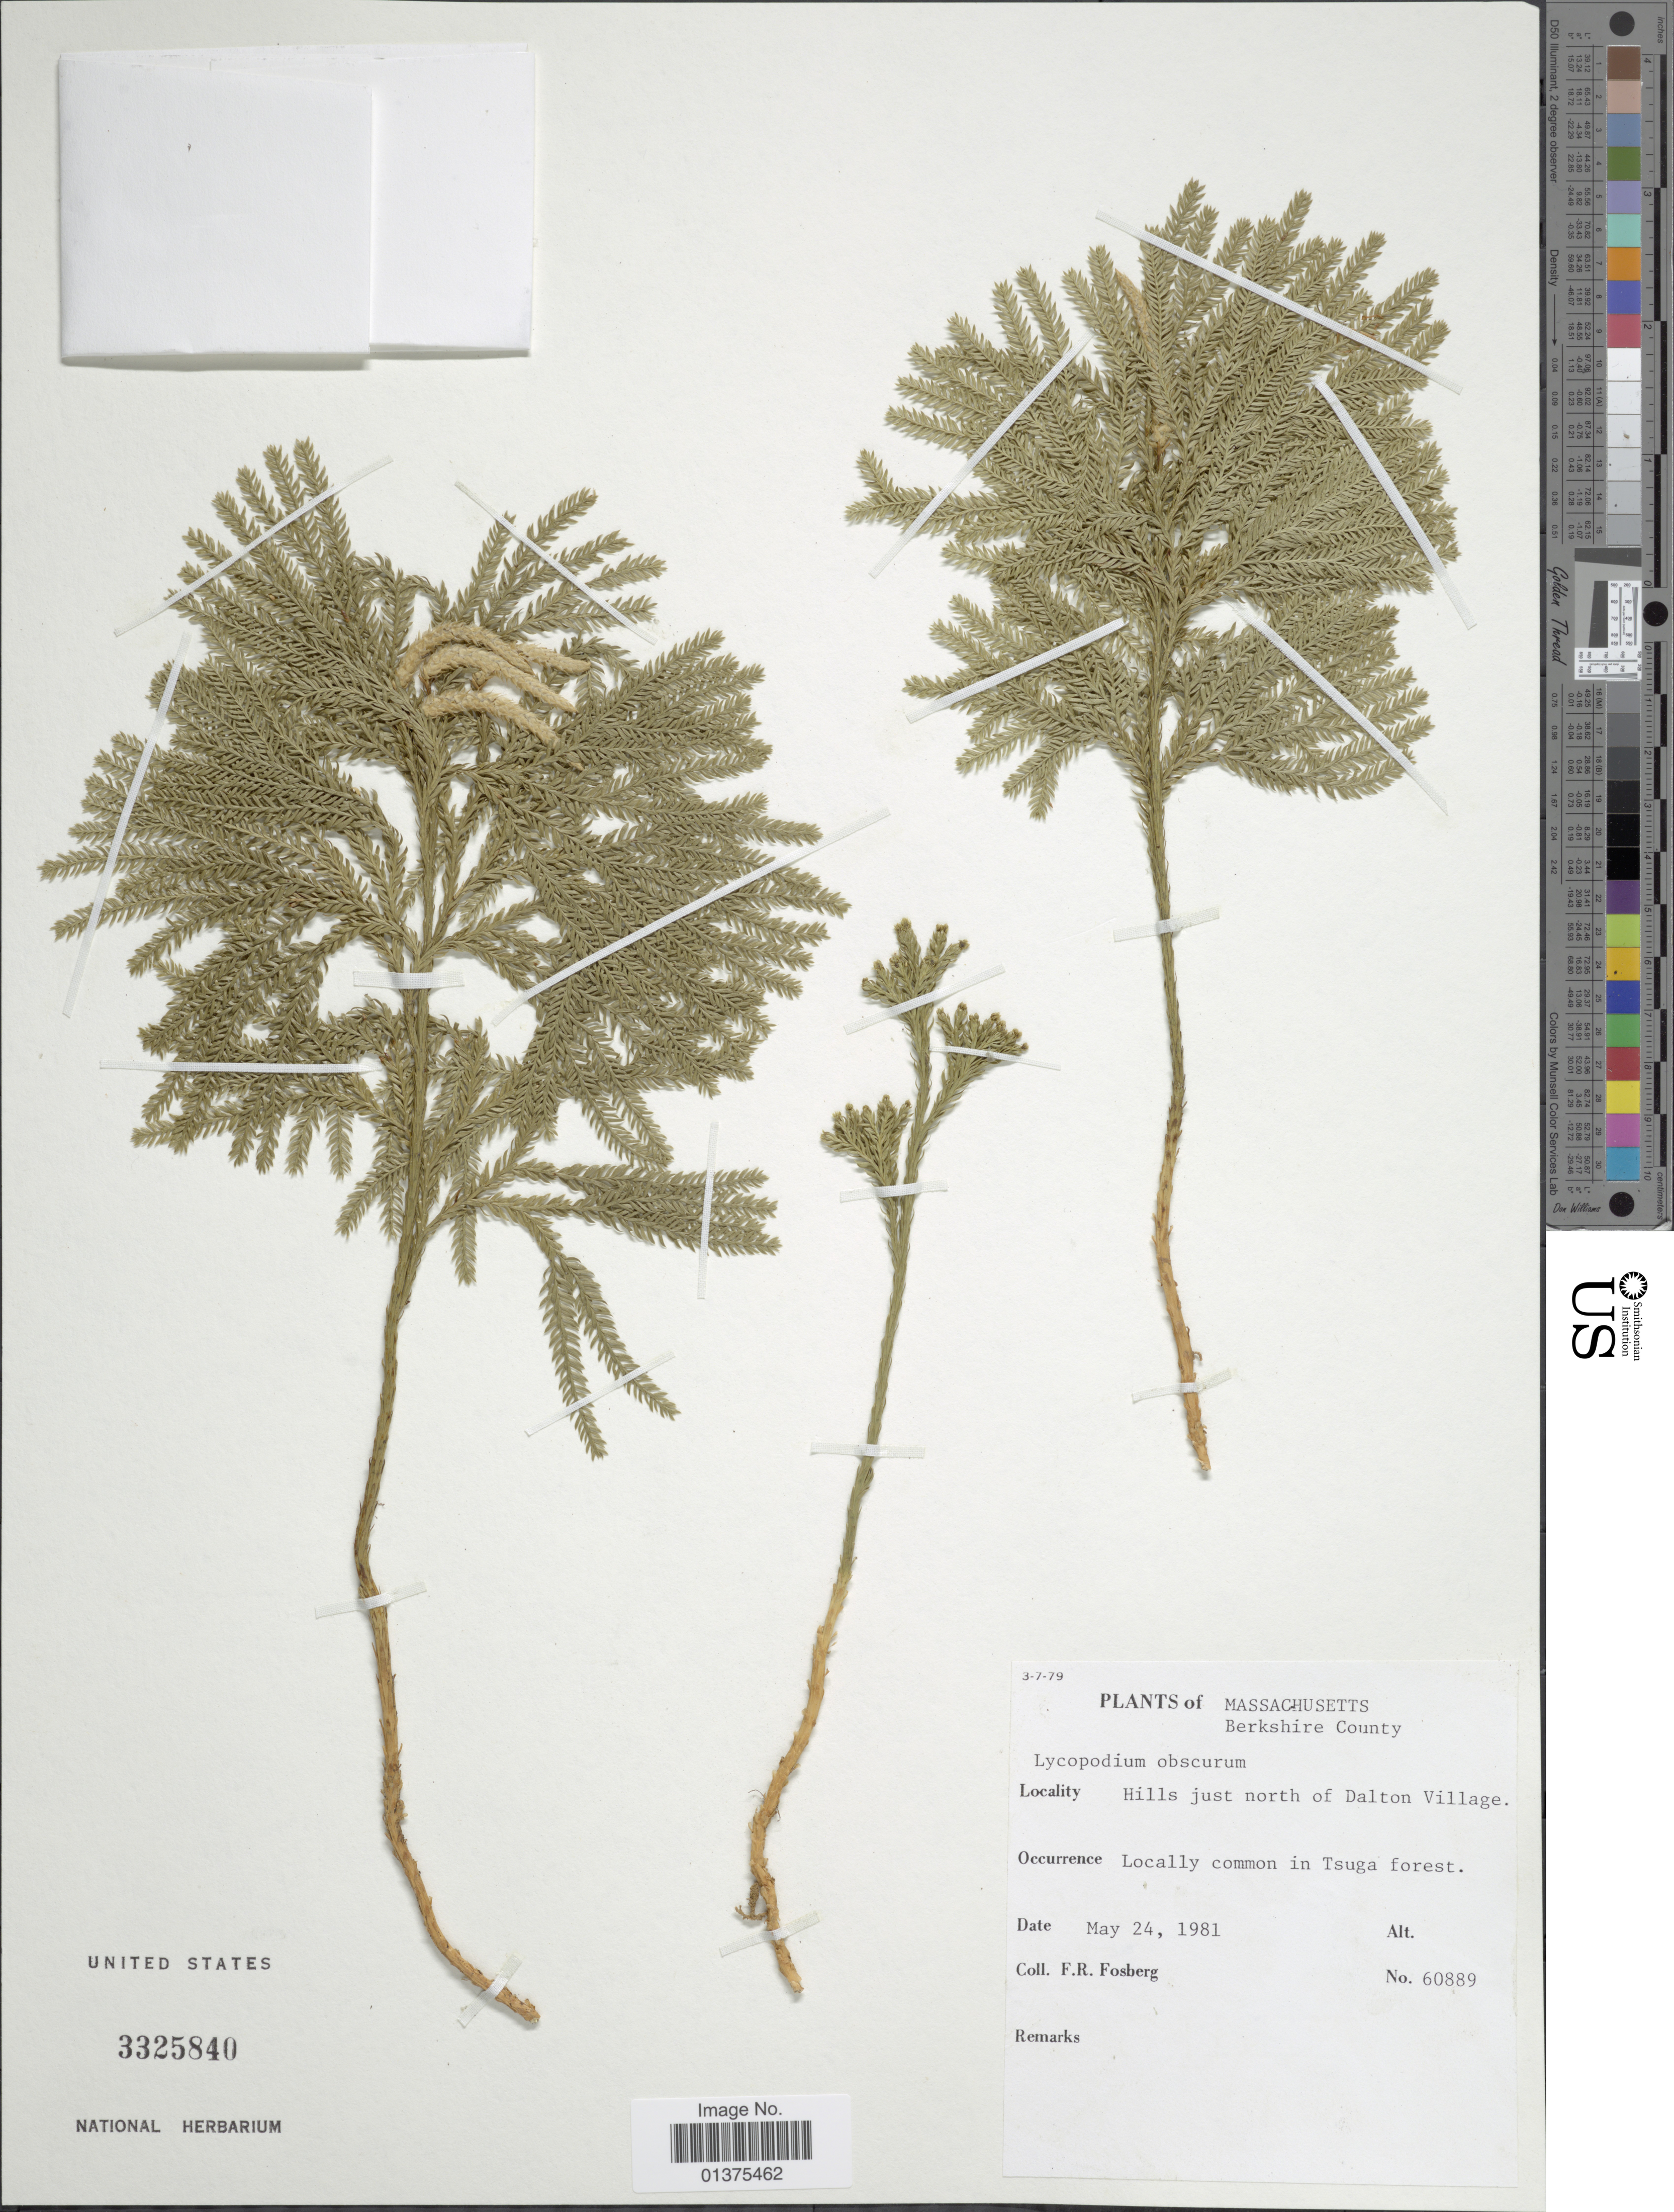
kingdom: Plantae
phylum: Tracheophyta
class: Lycopodiopsida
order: Lycopodiales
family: Lycopodiaceae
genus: Dendrolycopodium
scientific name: Dendrolycopodium obscurum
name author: (L.) A. Haines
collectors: F. R. Fosberg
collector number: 60889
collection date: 1981-05-24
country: United States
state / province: Massachusetts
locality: Berkshire County, Hills just north of Dalton Village, Locally common Tsuga forest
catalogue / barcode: US 3325840